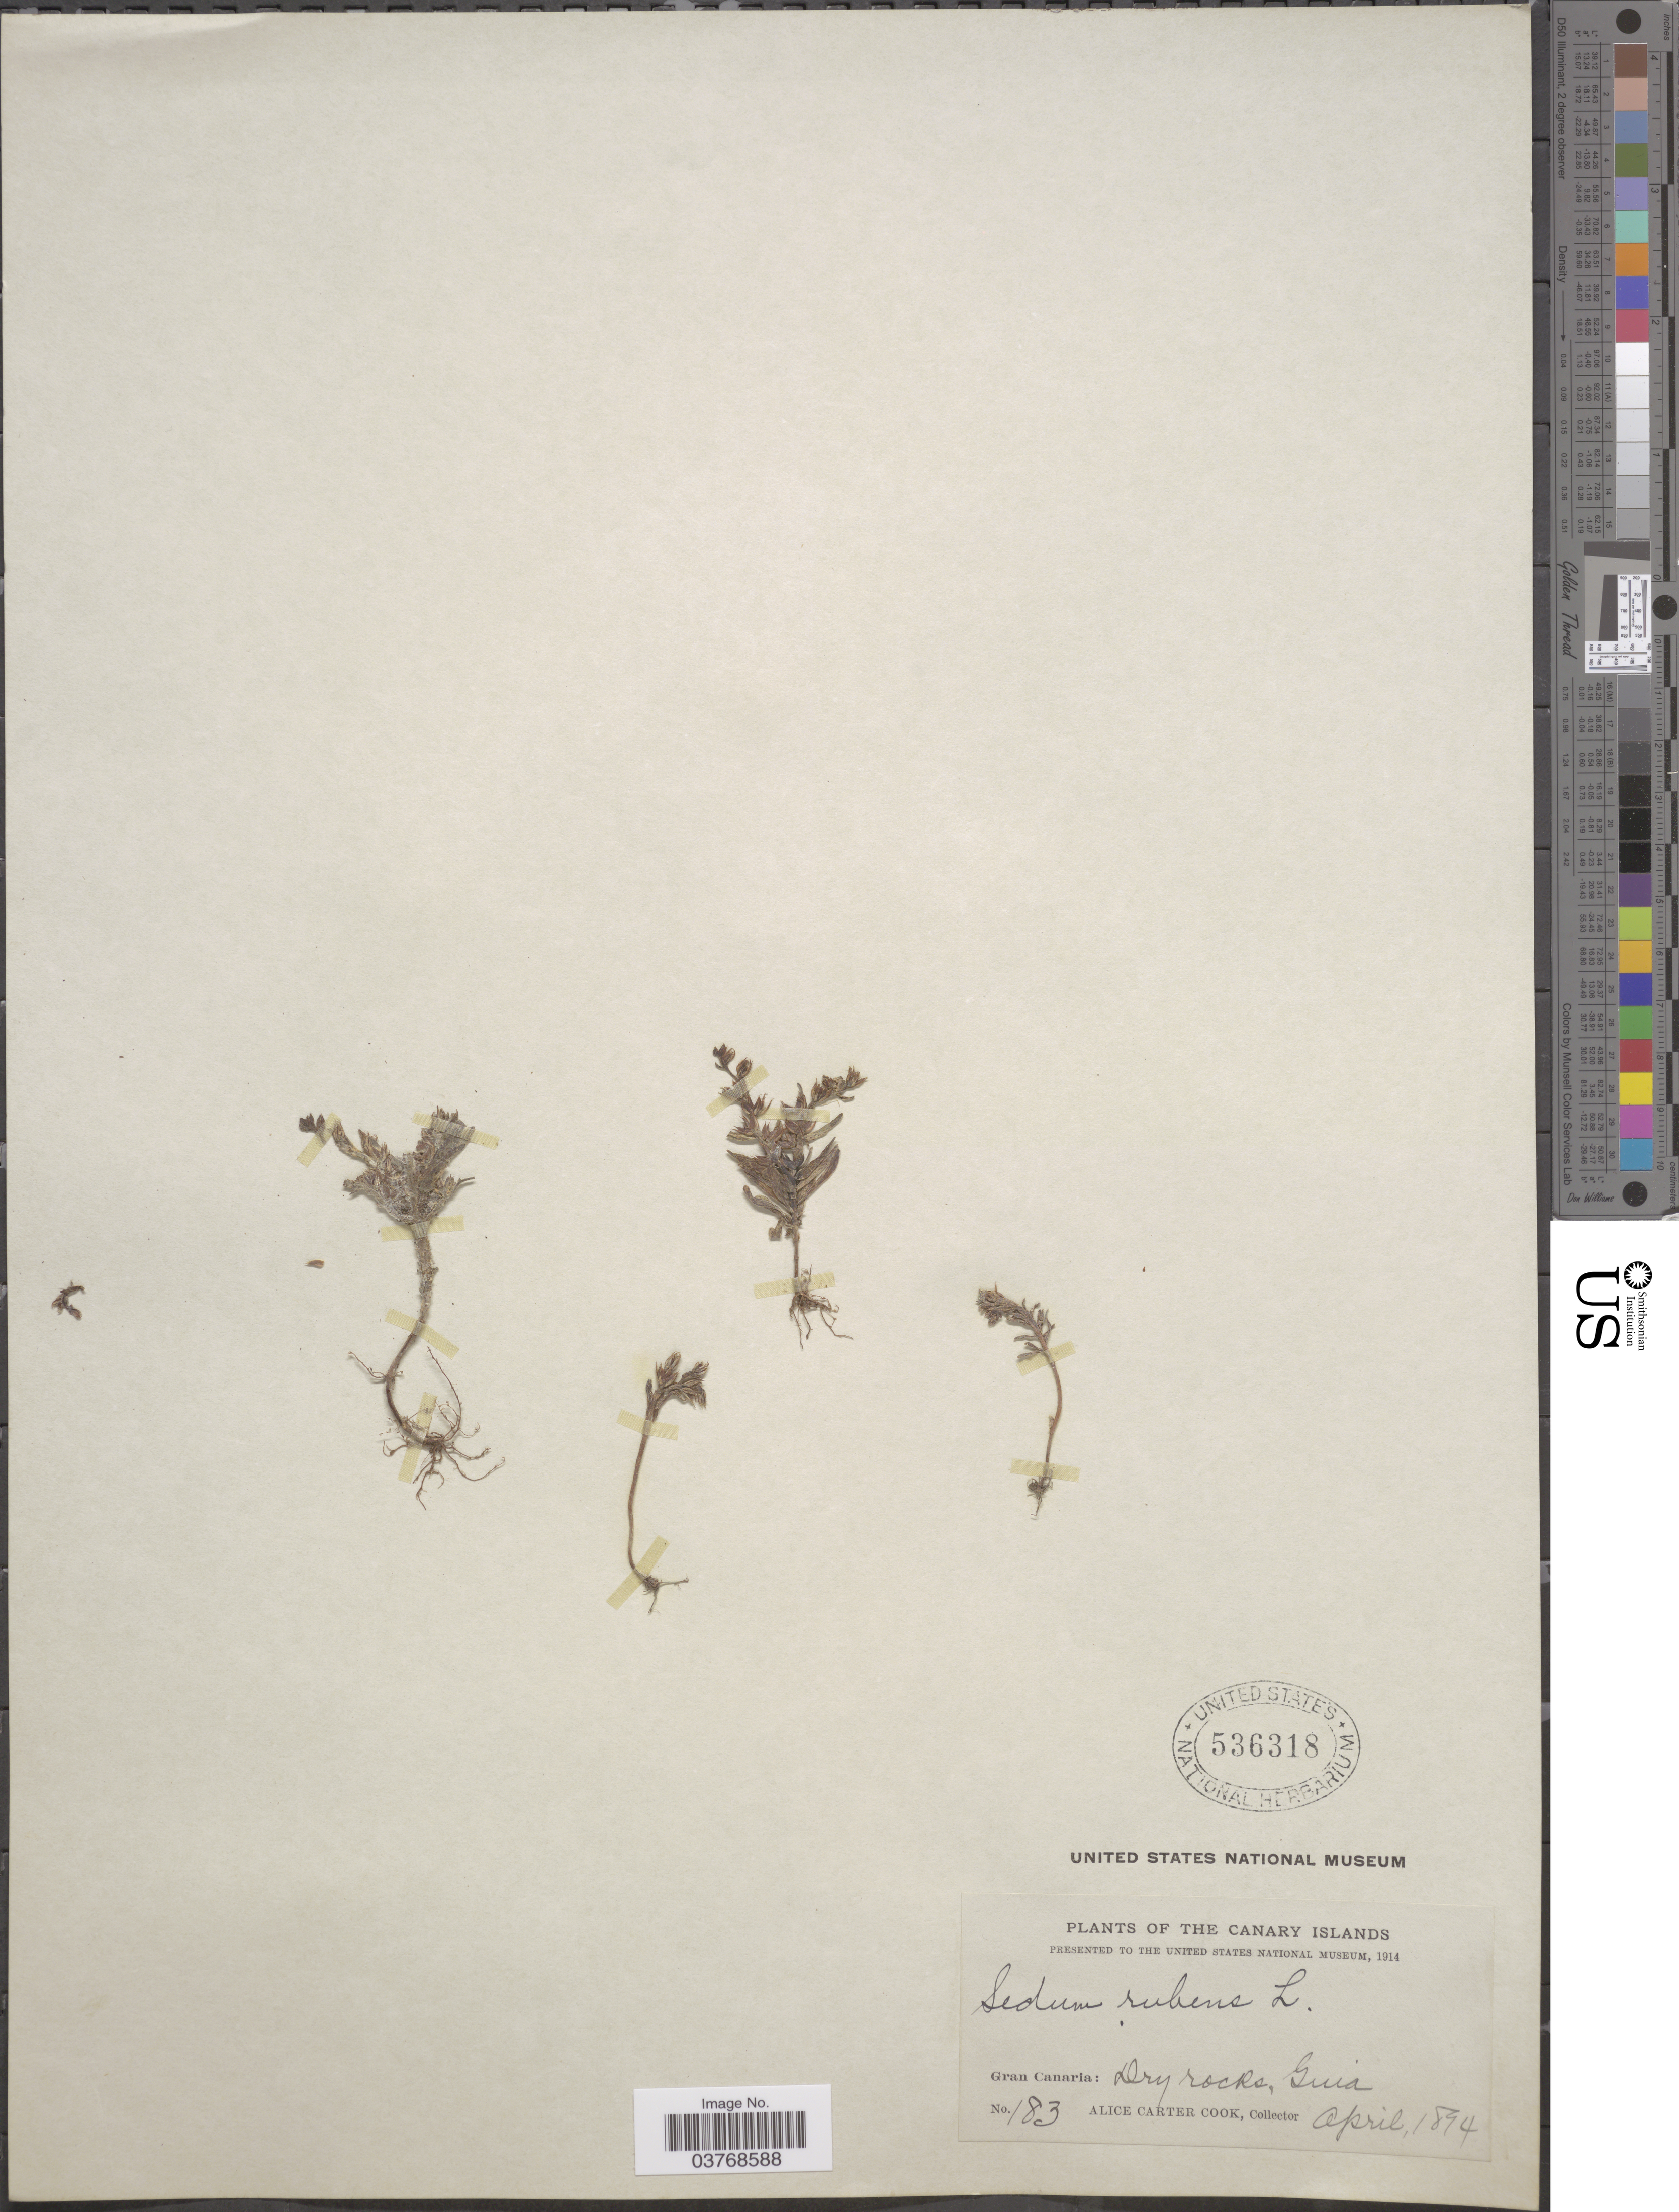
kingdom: Plantae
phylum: Tracheophyta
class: Magnoliopsida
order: Saxifragales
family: Crassulaceae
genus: Sedum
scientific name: Sedum rubens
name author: L.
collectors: Alice C. Cook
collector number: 183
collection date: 1894-04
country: Spain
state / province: Canarias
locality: The Canary Islands. Gran Canaria: Guia.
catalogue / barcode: US 536318